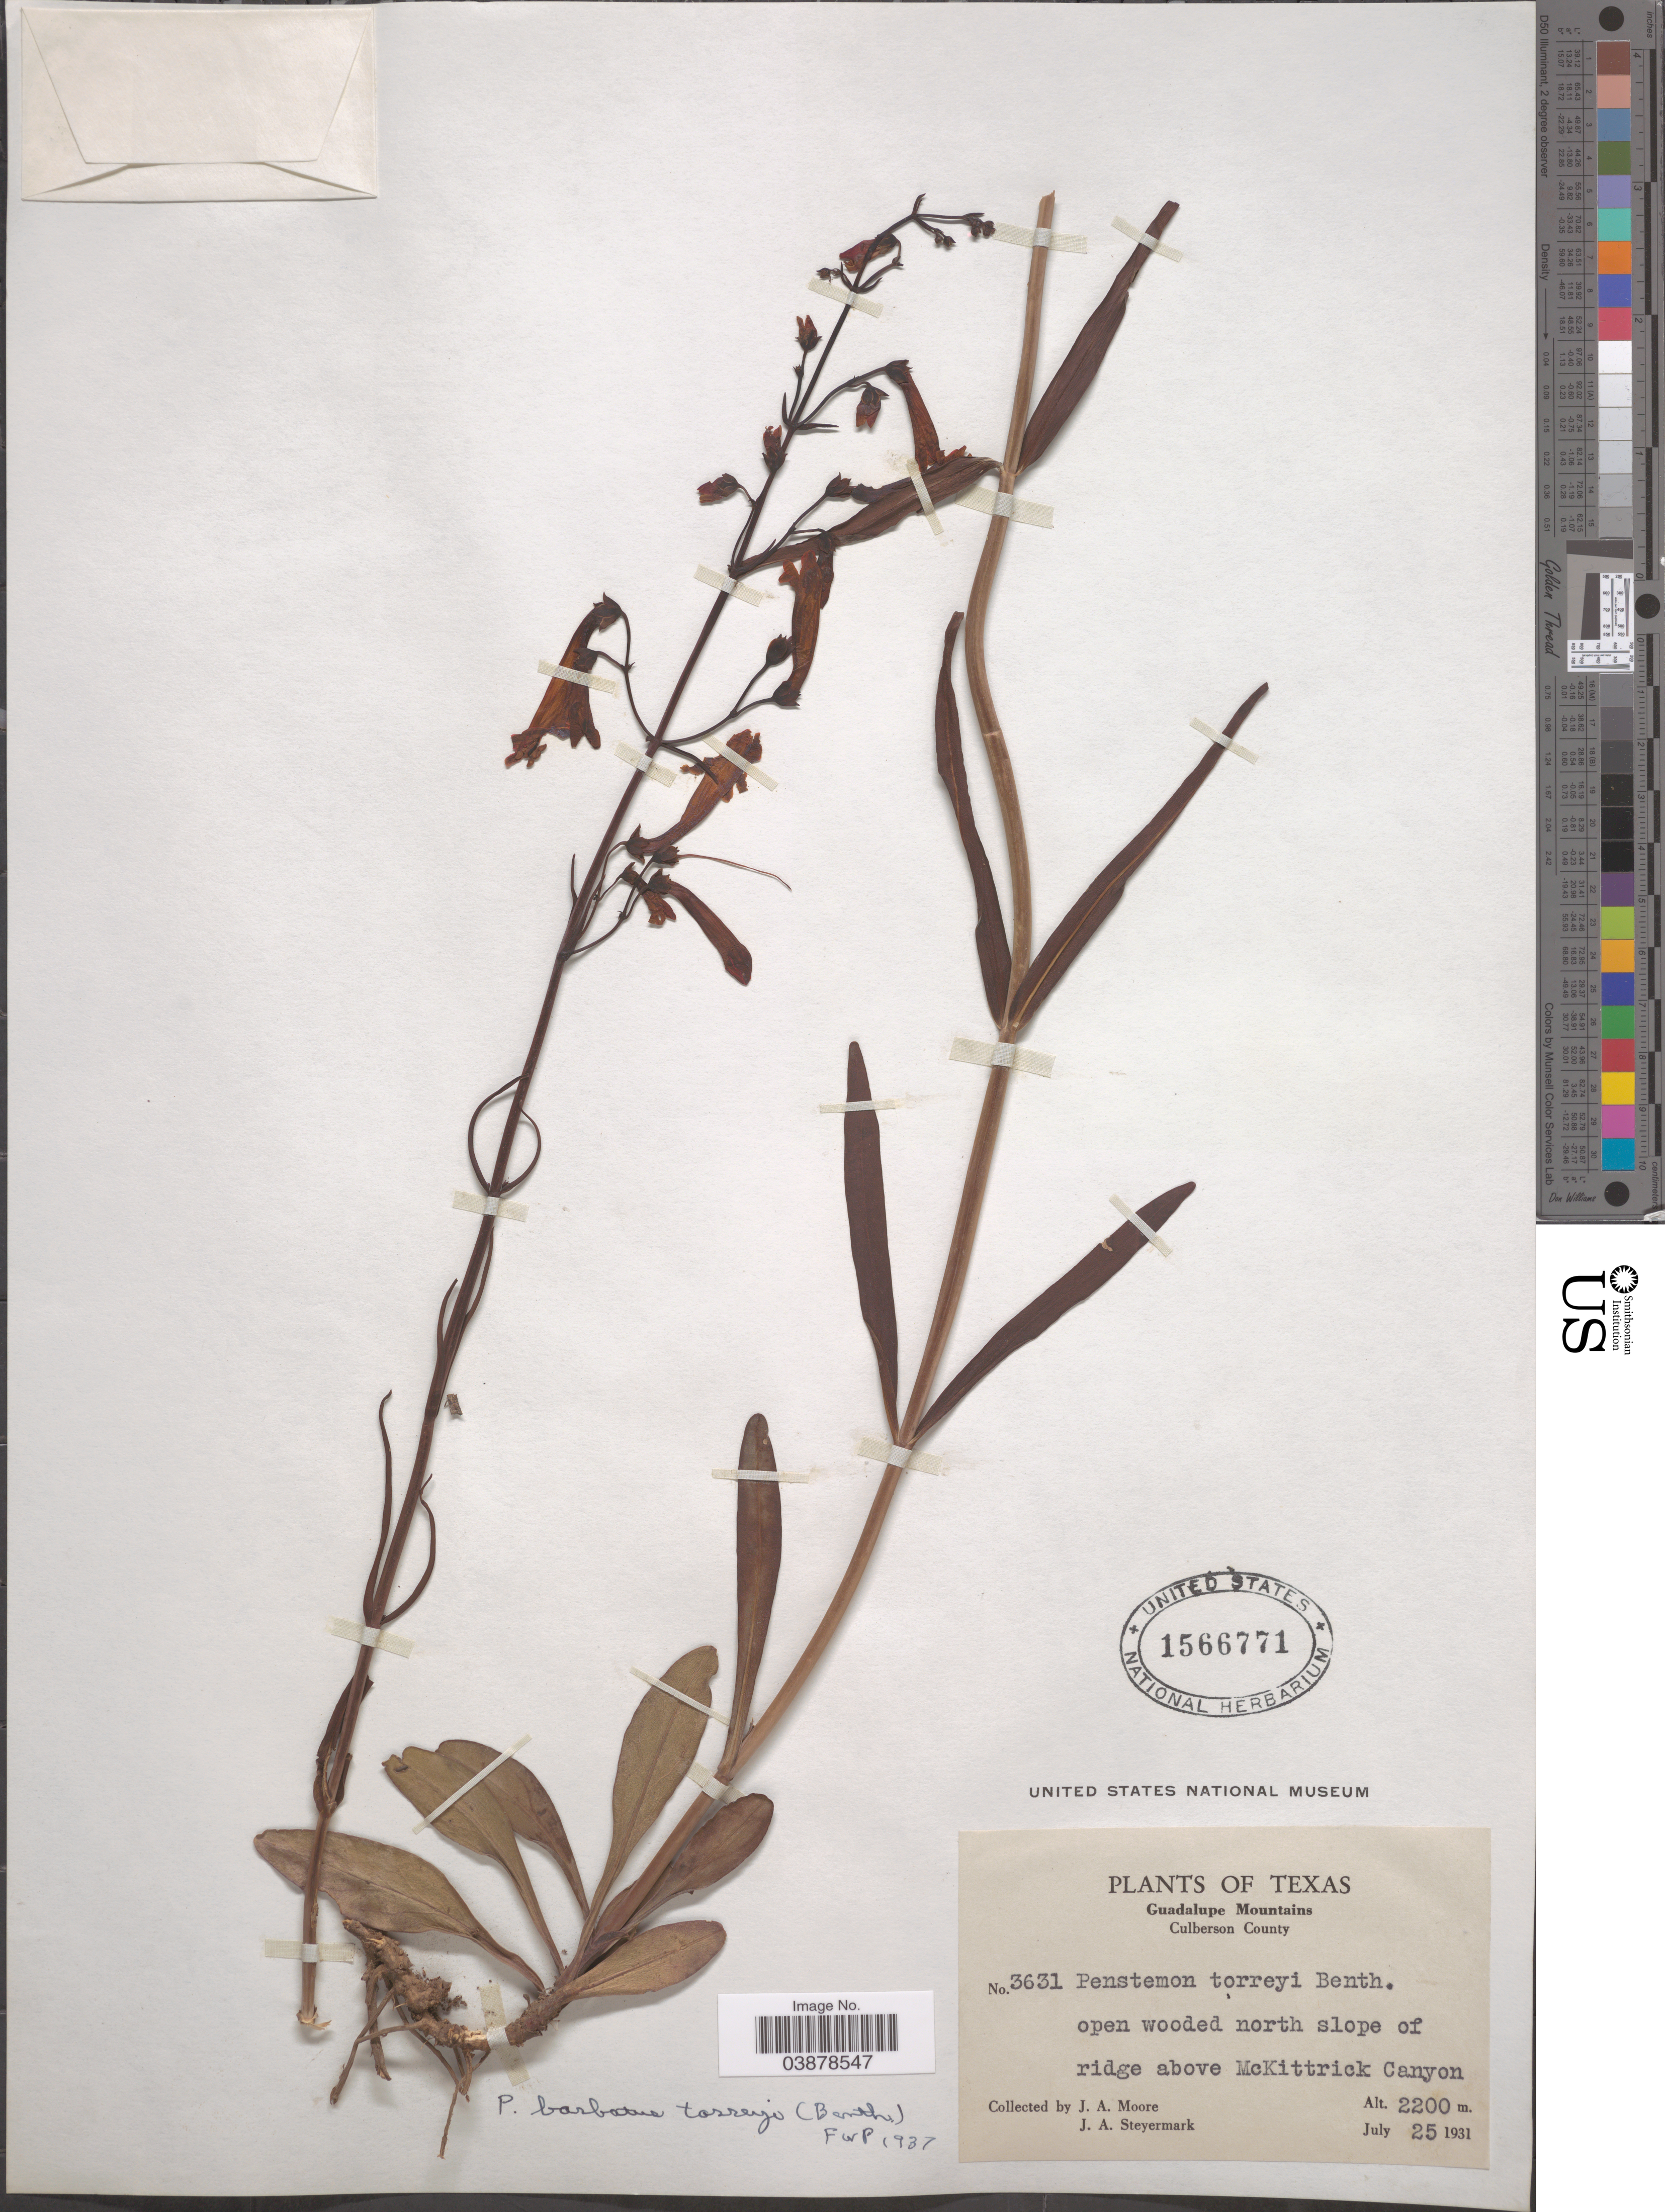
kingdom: Plantae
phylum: Tracheophyta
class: Magnoliopsida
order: Lamiales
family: Plantaginaceae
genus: Penstemon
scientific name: Penstemon torreyi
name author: Benth.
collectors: J. A. Moore & J. Steyermark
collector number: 3631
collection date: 1931-07-25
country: United States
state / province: Texas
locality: Guadalupe Mountains. Culberson County. North slope of ridge above McKittrick Canyon.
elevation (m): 2200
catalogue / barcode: US 1566771